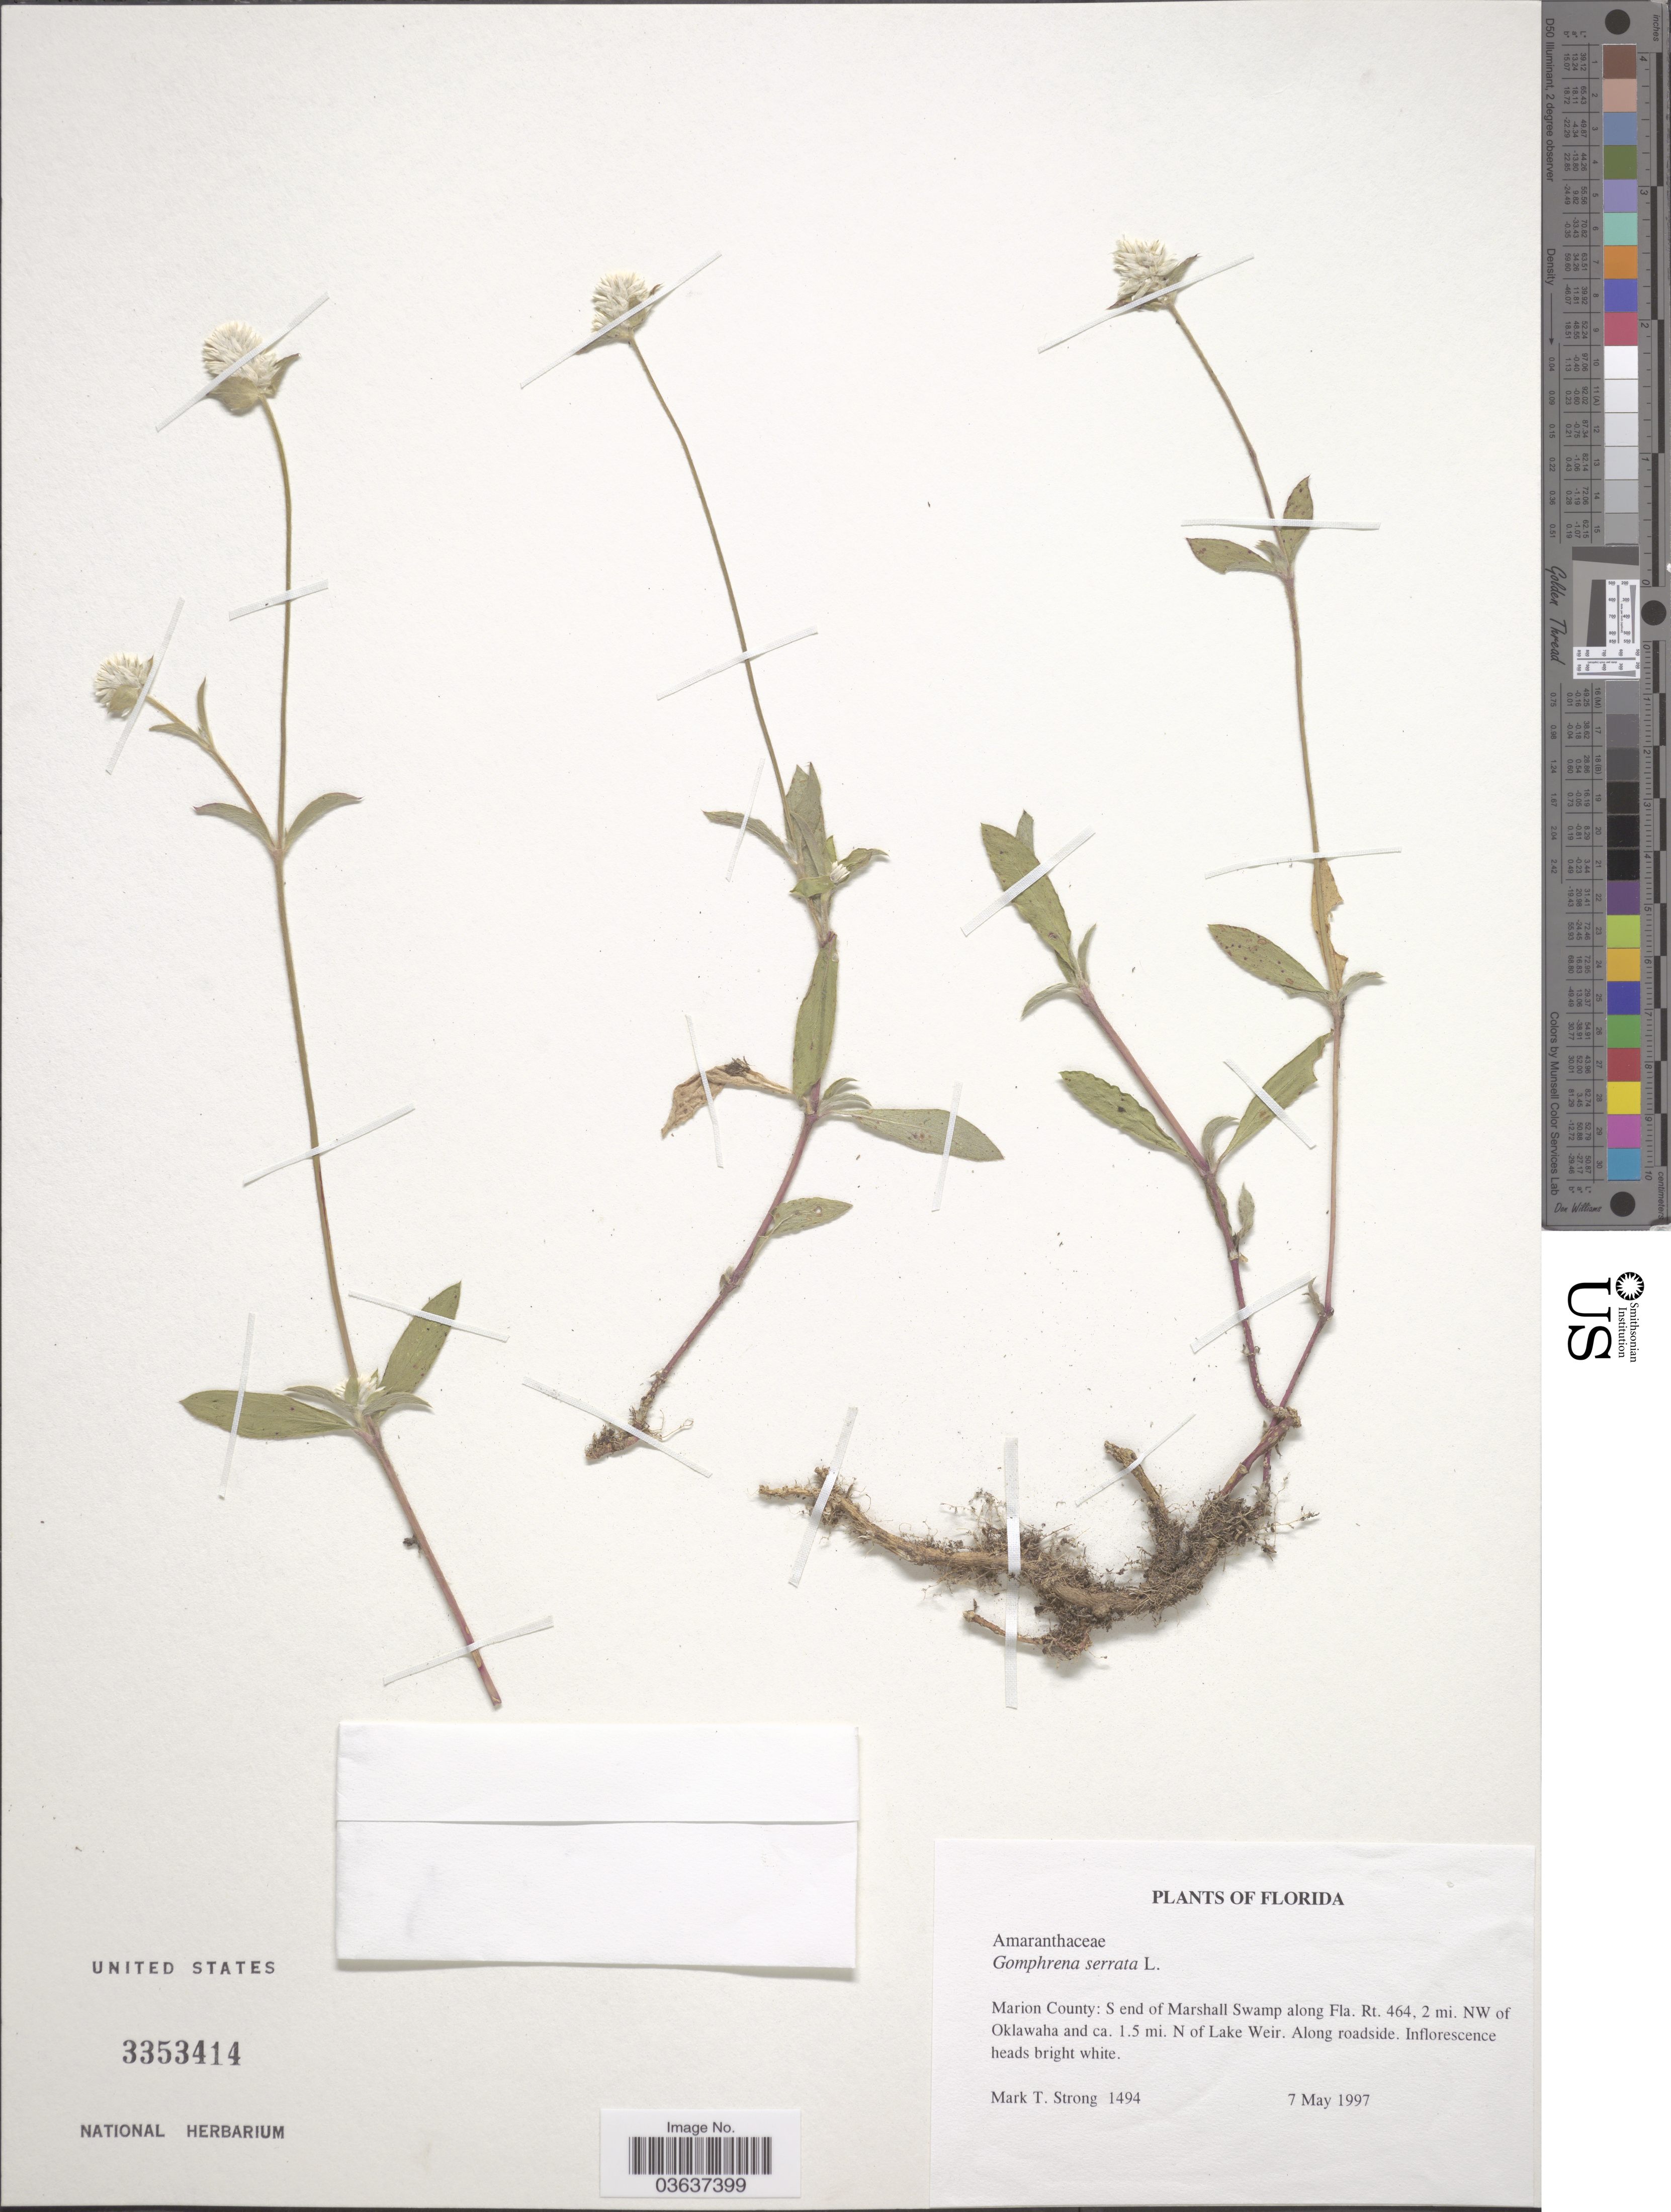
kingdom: Plantae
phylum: Tracheophyta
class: Magnoliopsida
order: Caryophyllales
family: Amaranthaceae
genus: Gomphrena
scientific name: Gomphrena serrata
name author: L.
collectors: M. T. Strong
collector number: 1494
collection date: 1997-05-07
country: United States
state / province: Florida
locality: Marion County: S end of Marshall Swamp along Fla. Rt. 464, 2 mi. NW of Oklawaha and ca. 1.5 mi. N of Lake Weir. Along roadside.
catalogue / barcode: US 3353414